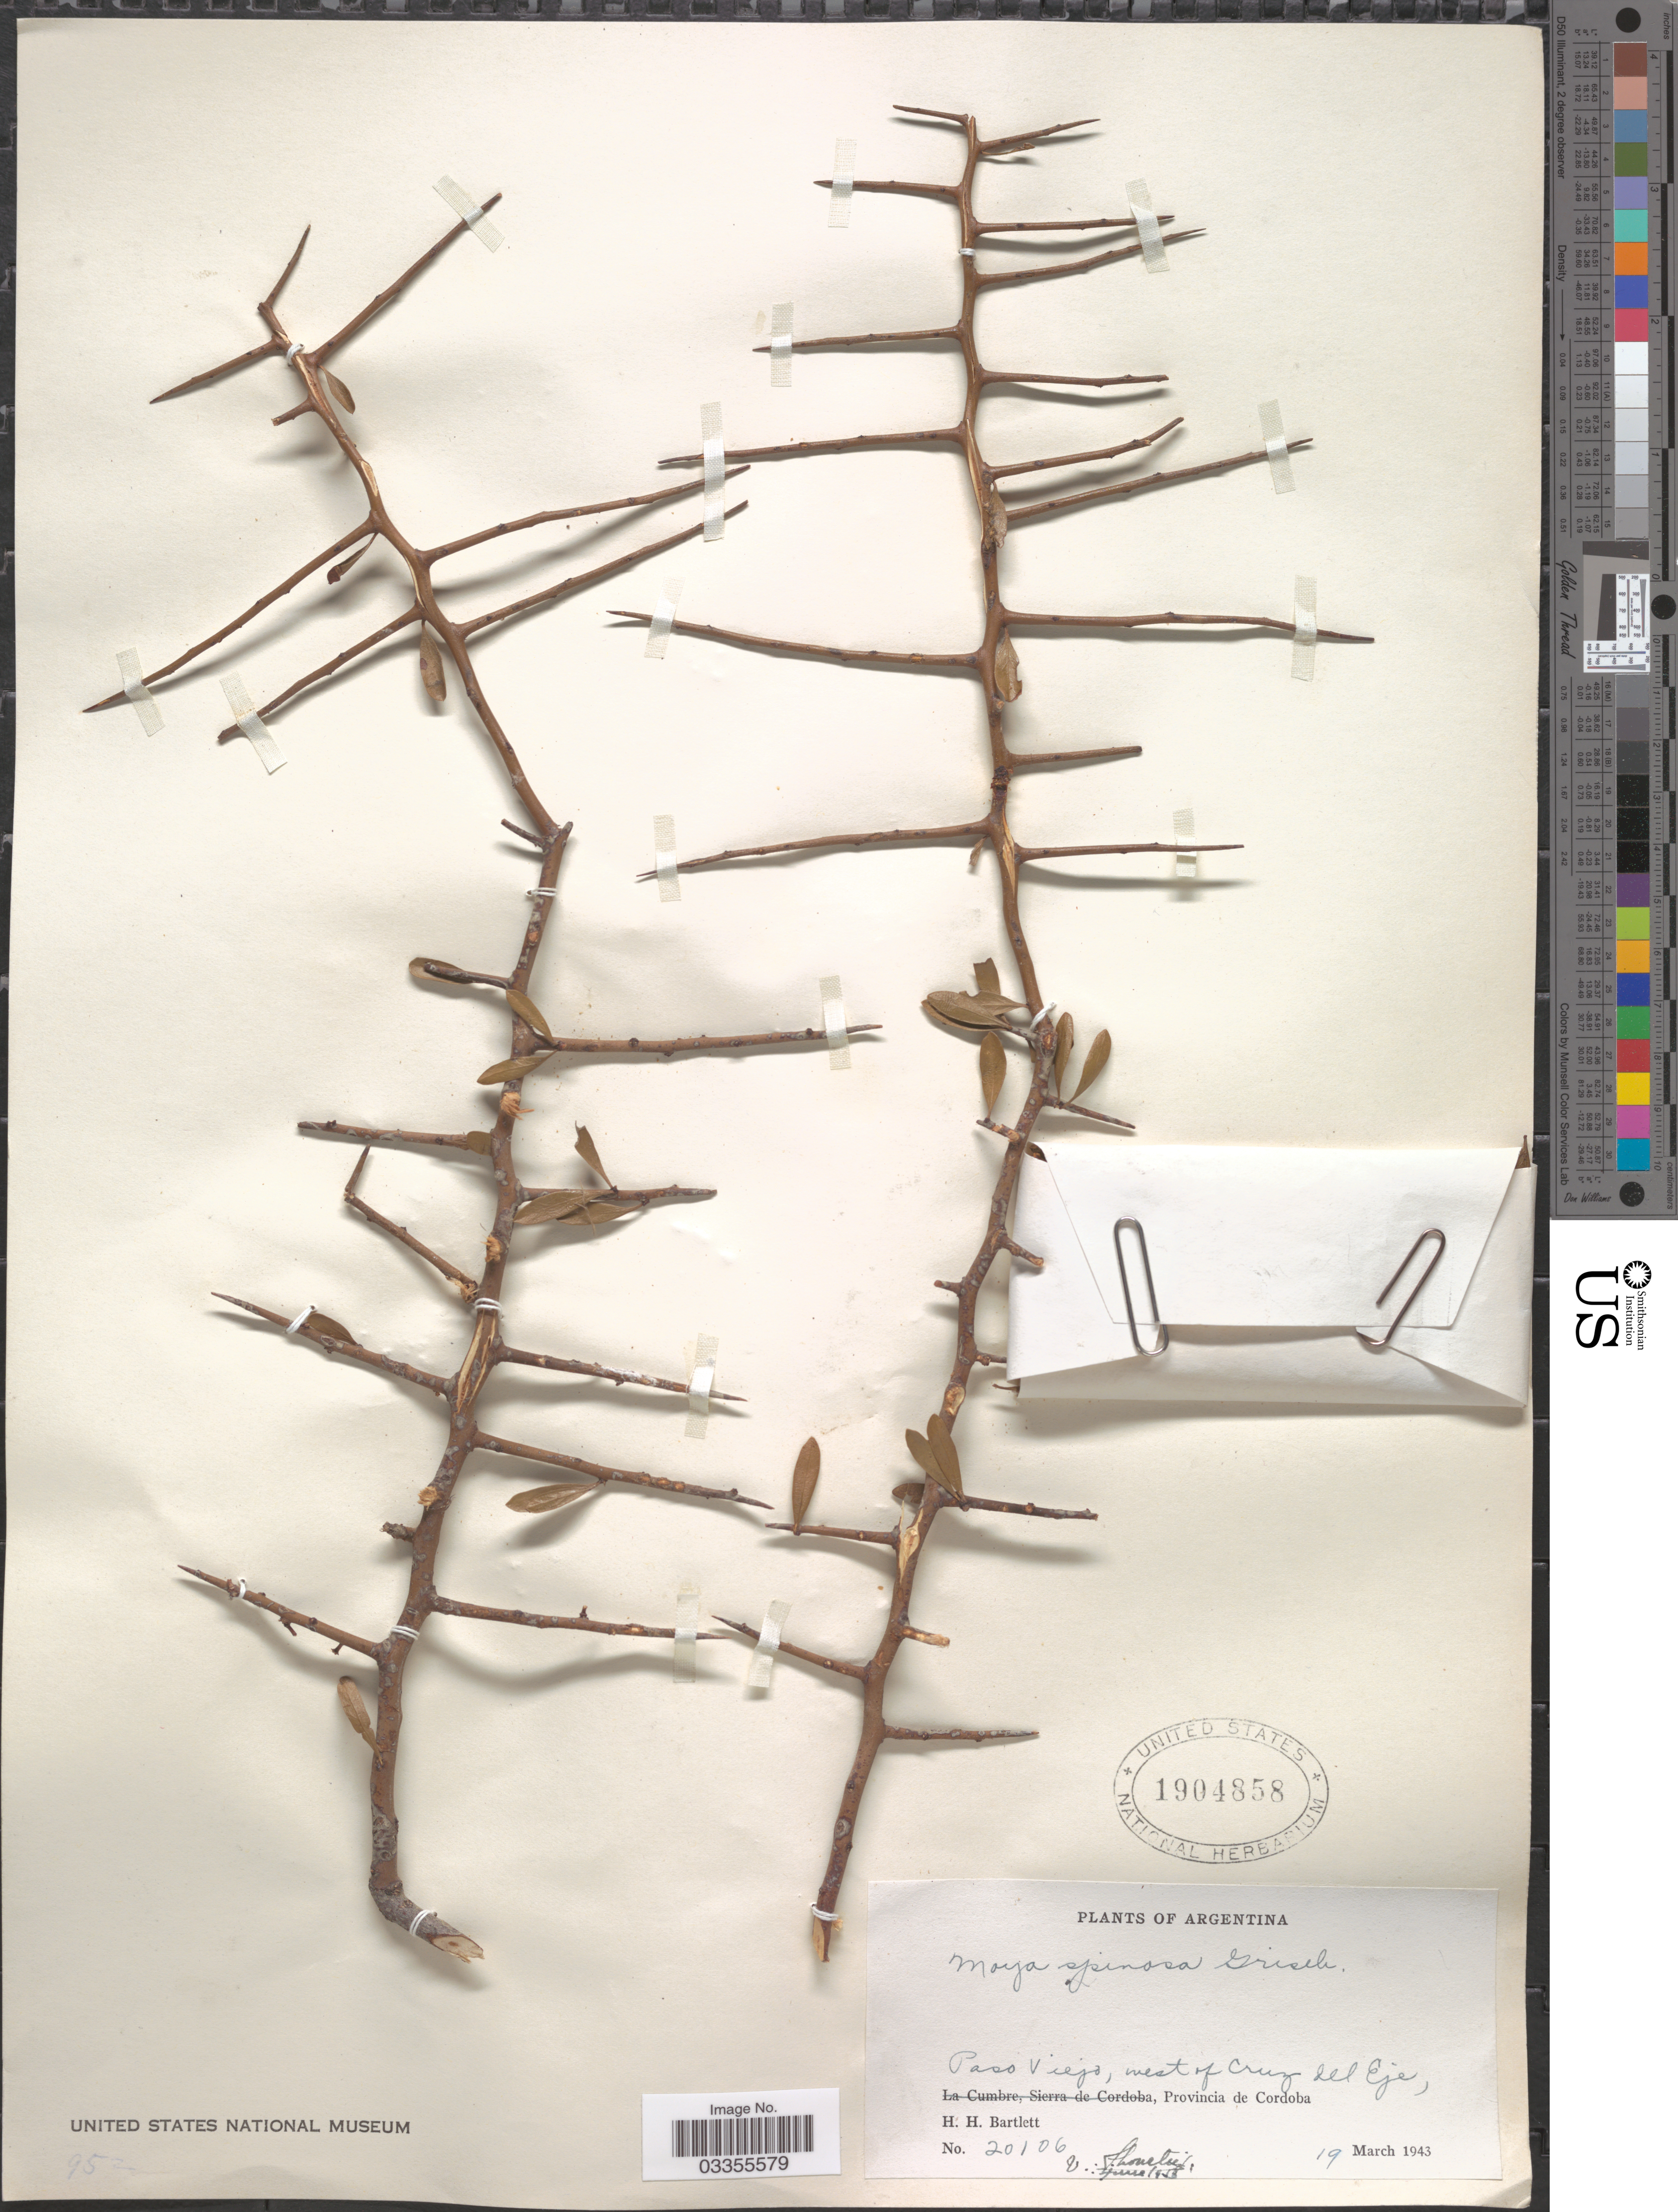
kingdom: Plantae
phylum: Tracheophyta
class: Magnoliopsida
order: Celastrales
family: Celastraceae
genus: Maytenus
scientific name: Maytenus spinosa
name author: (Griseb.) Lourteig & O'Donell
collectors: H. H. Bartlett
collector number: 20106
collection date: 1943-03-19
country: Argentina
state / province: Cordoba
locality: Paso Viejo, west of Cruz del Eje.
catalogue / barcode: US 1904858